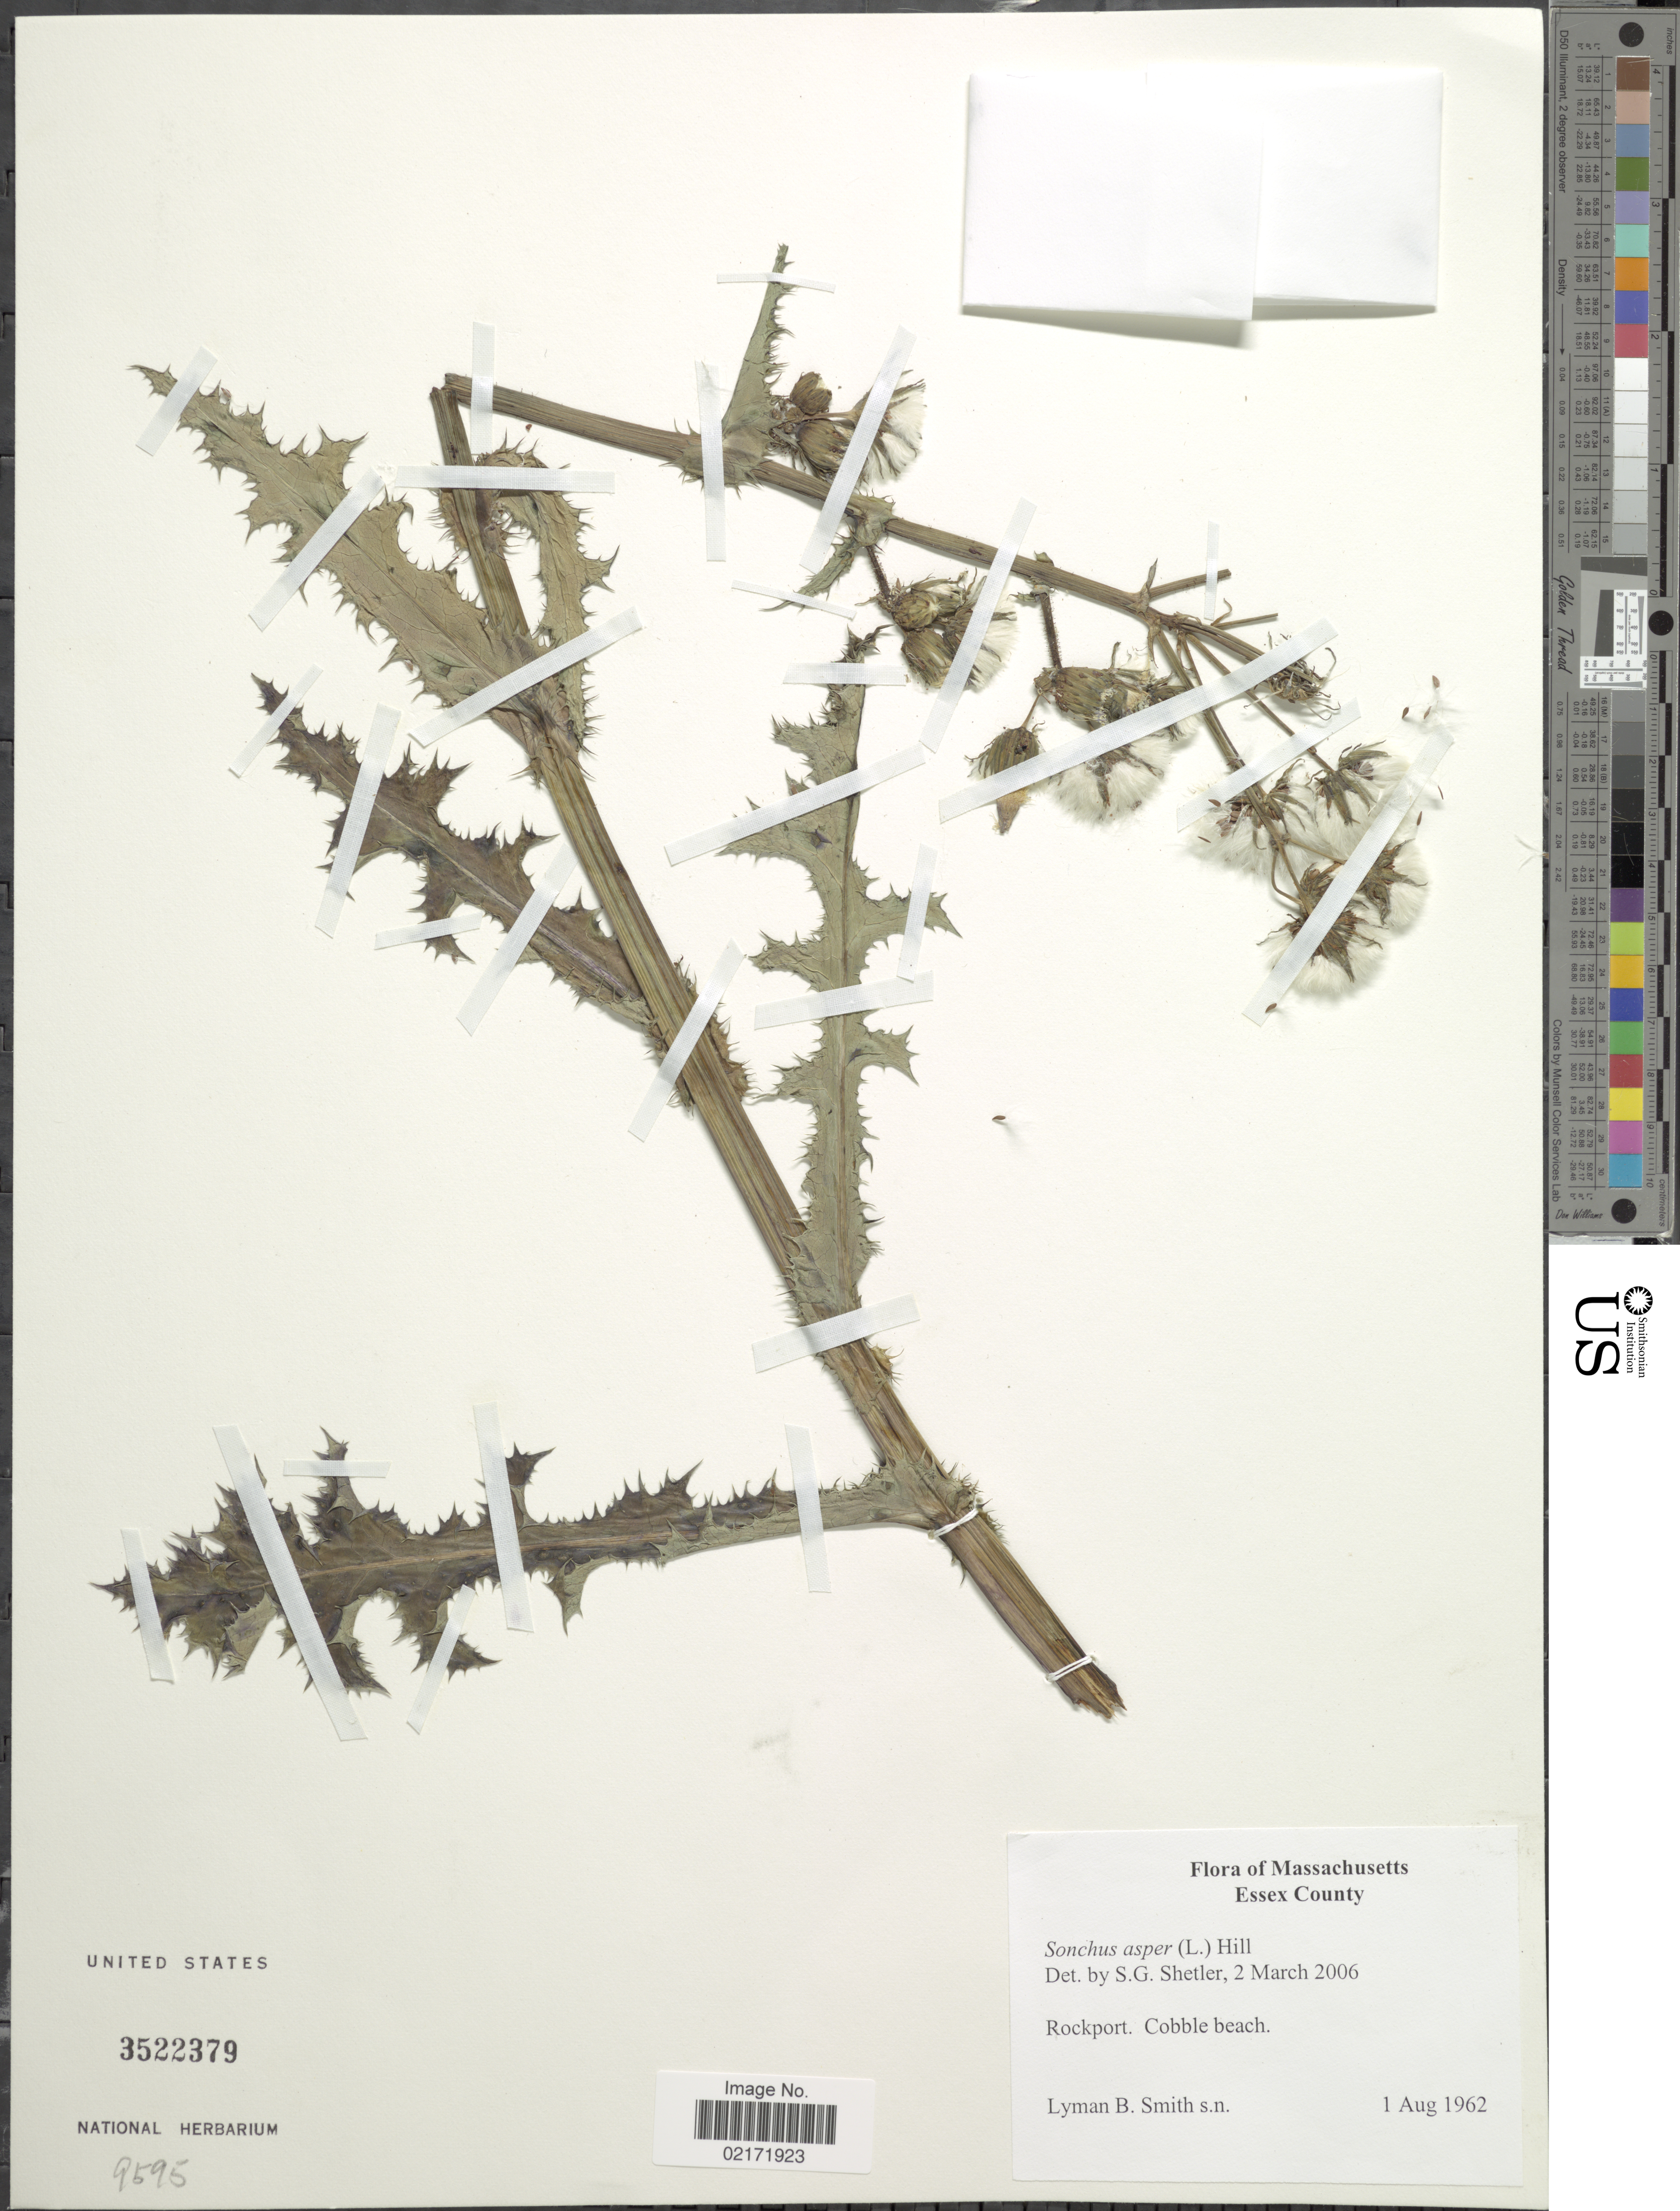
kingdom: Plantae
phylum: Tracheophyta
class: Magnoliopsida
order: Asterales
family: Asteraceae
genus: Sonchus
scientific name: Sonchus asper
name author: (L.) Hill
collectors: L. Smith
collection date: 1962-08-01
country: United States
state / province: Massachusetts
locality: Essex County, Rockport, Cobble beach.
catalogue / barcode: US 3522379